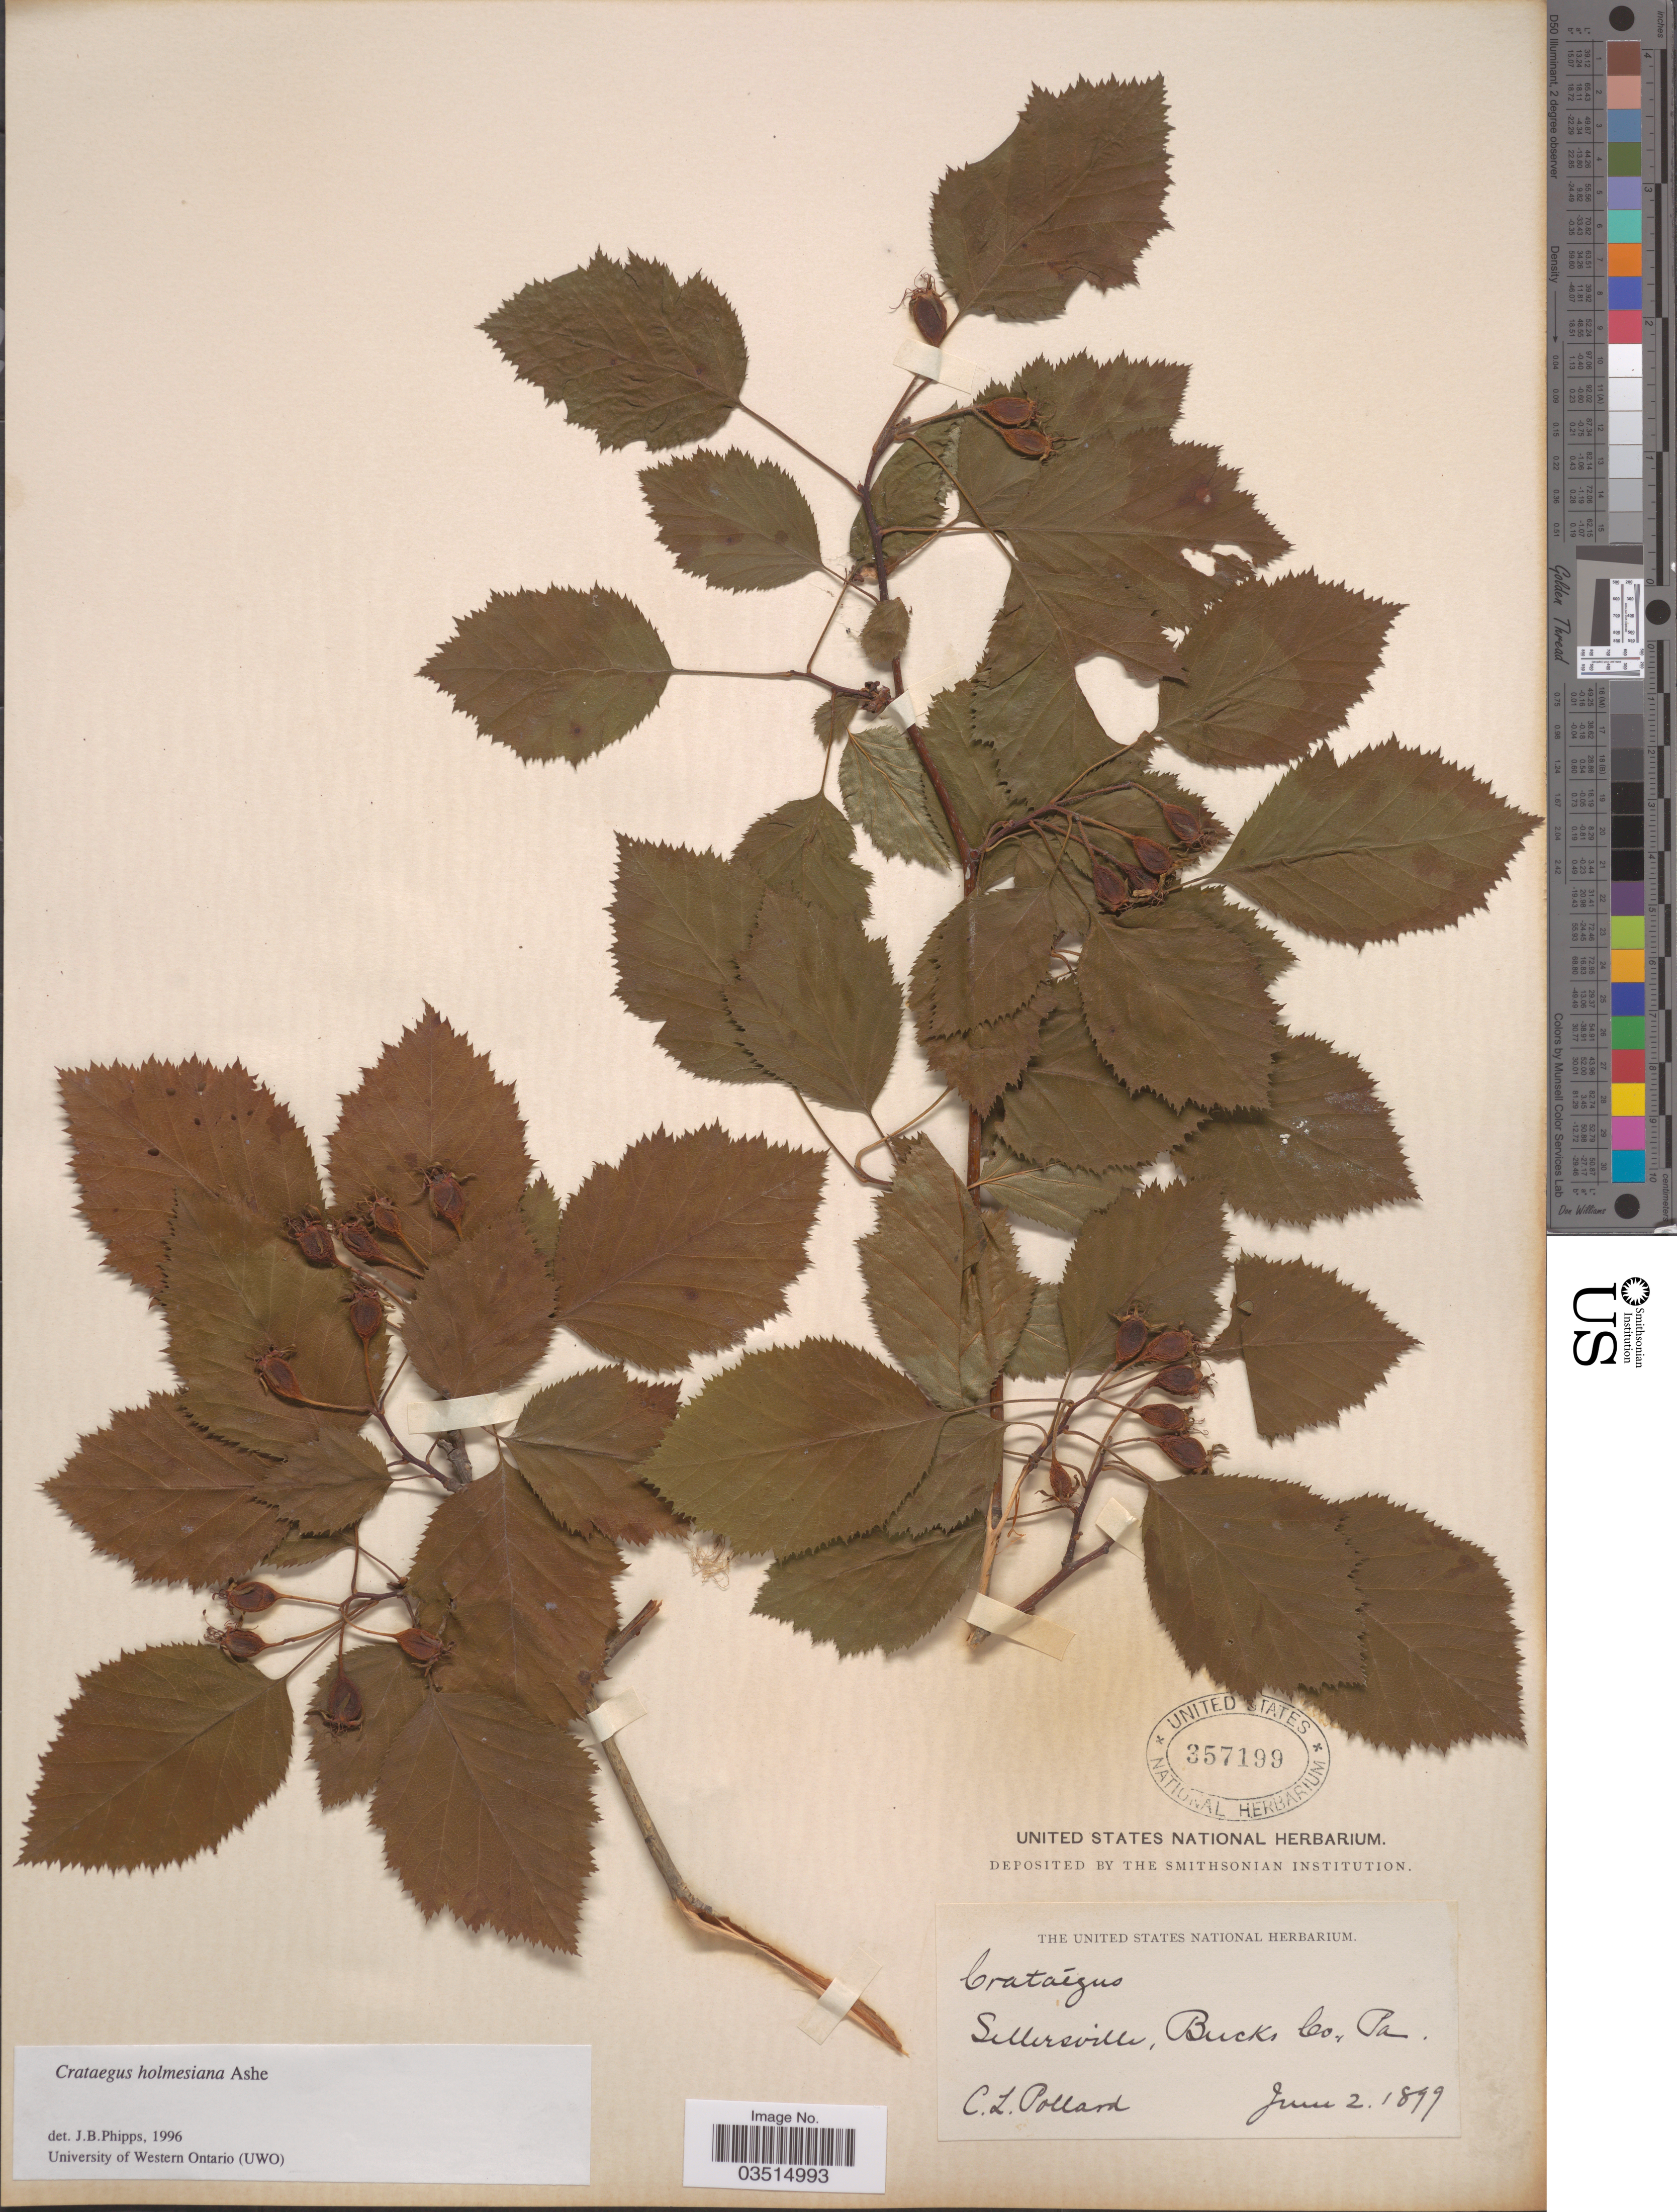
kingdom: Plantae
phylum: Tracheophyta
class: Magnoliopsida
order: Rosales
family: Rosaceae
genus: Crataegus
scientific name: Crataegus holmesiana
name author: Ashe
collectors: C. L. Pollard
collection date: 1899-06-02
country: United States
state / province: Pennsylvania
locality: Sellersville, Bucks Co.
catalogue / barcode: US 357199